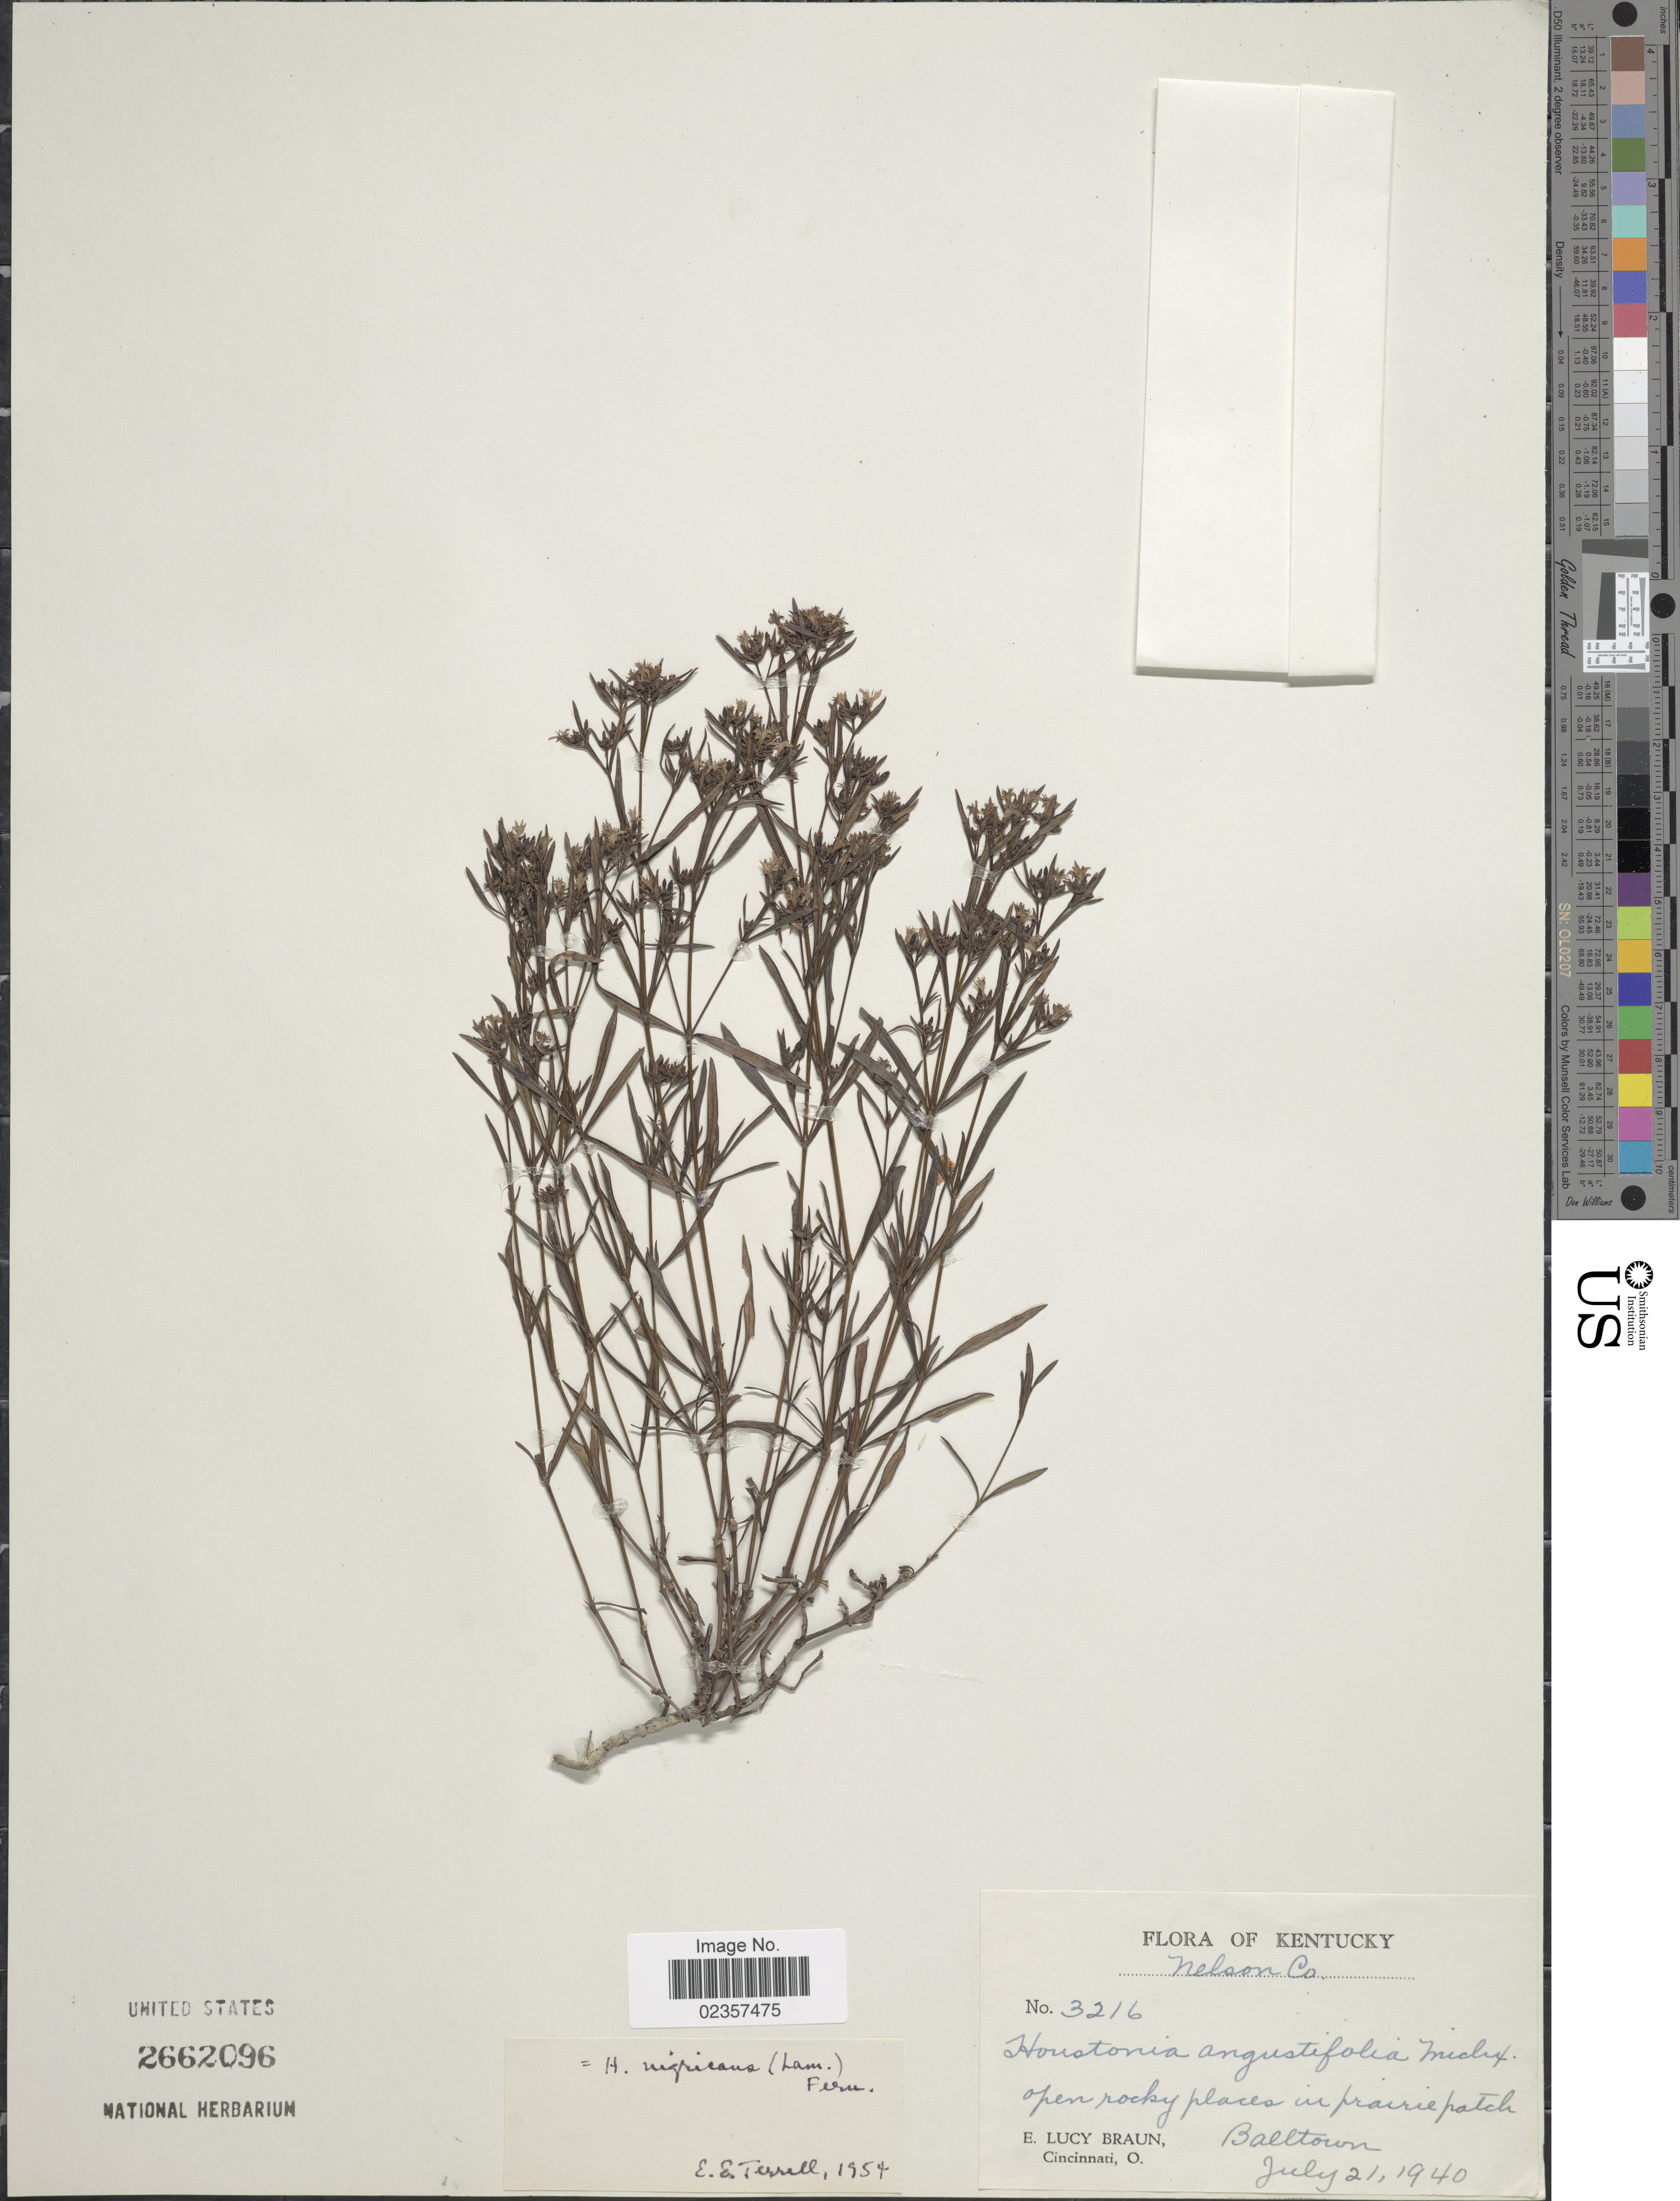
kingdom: Plantae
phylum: Tracheophyta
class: Magnoliopsida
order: Gentianales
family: Rubiaceae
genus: Houstonia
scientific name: Houstonia nigricans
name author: (Lam.) Fernald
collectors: E. L. Braun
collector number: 3216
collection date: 1940-07-21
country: United States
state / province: Kentucky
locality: Nelson Co. Balltown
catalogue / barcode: US 2662096